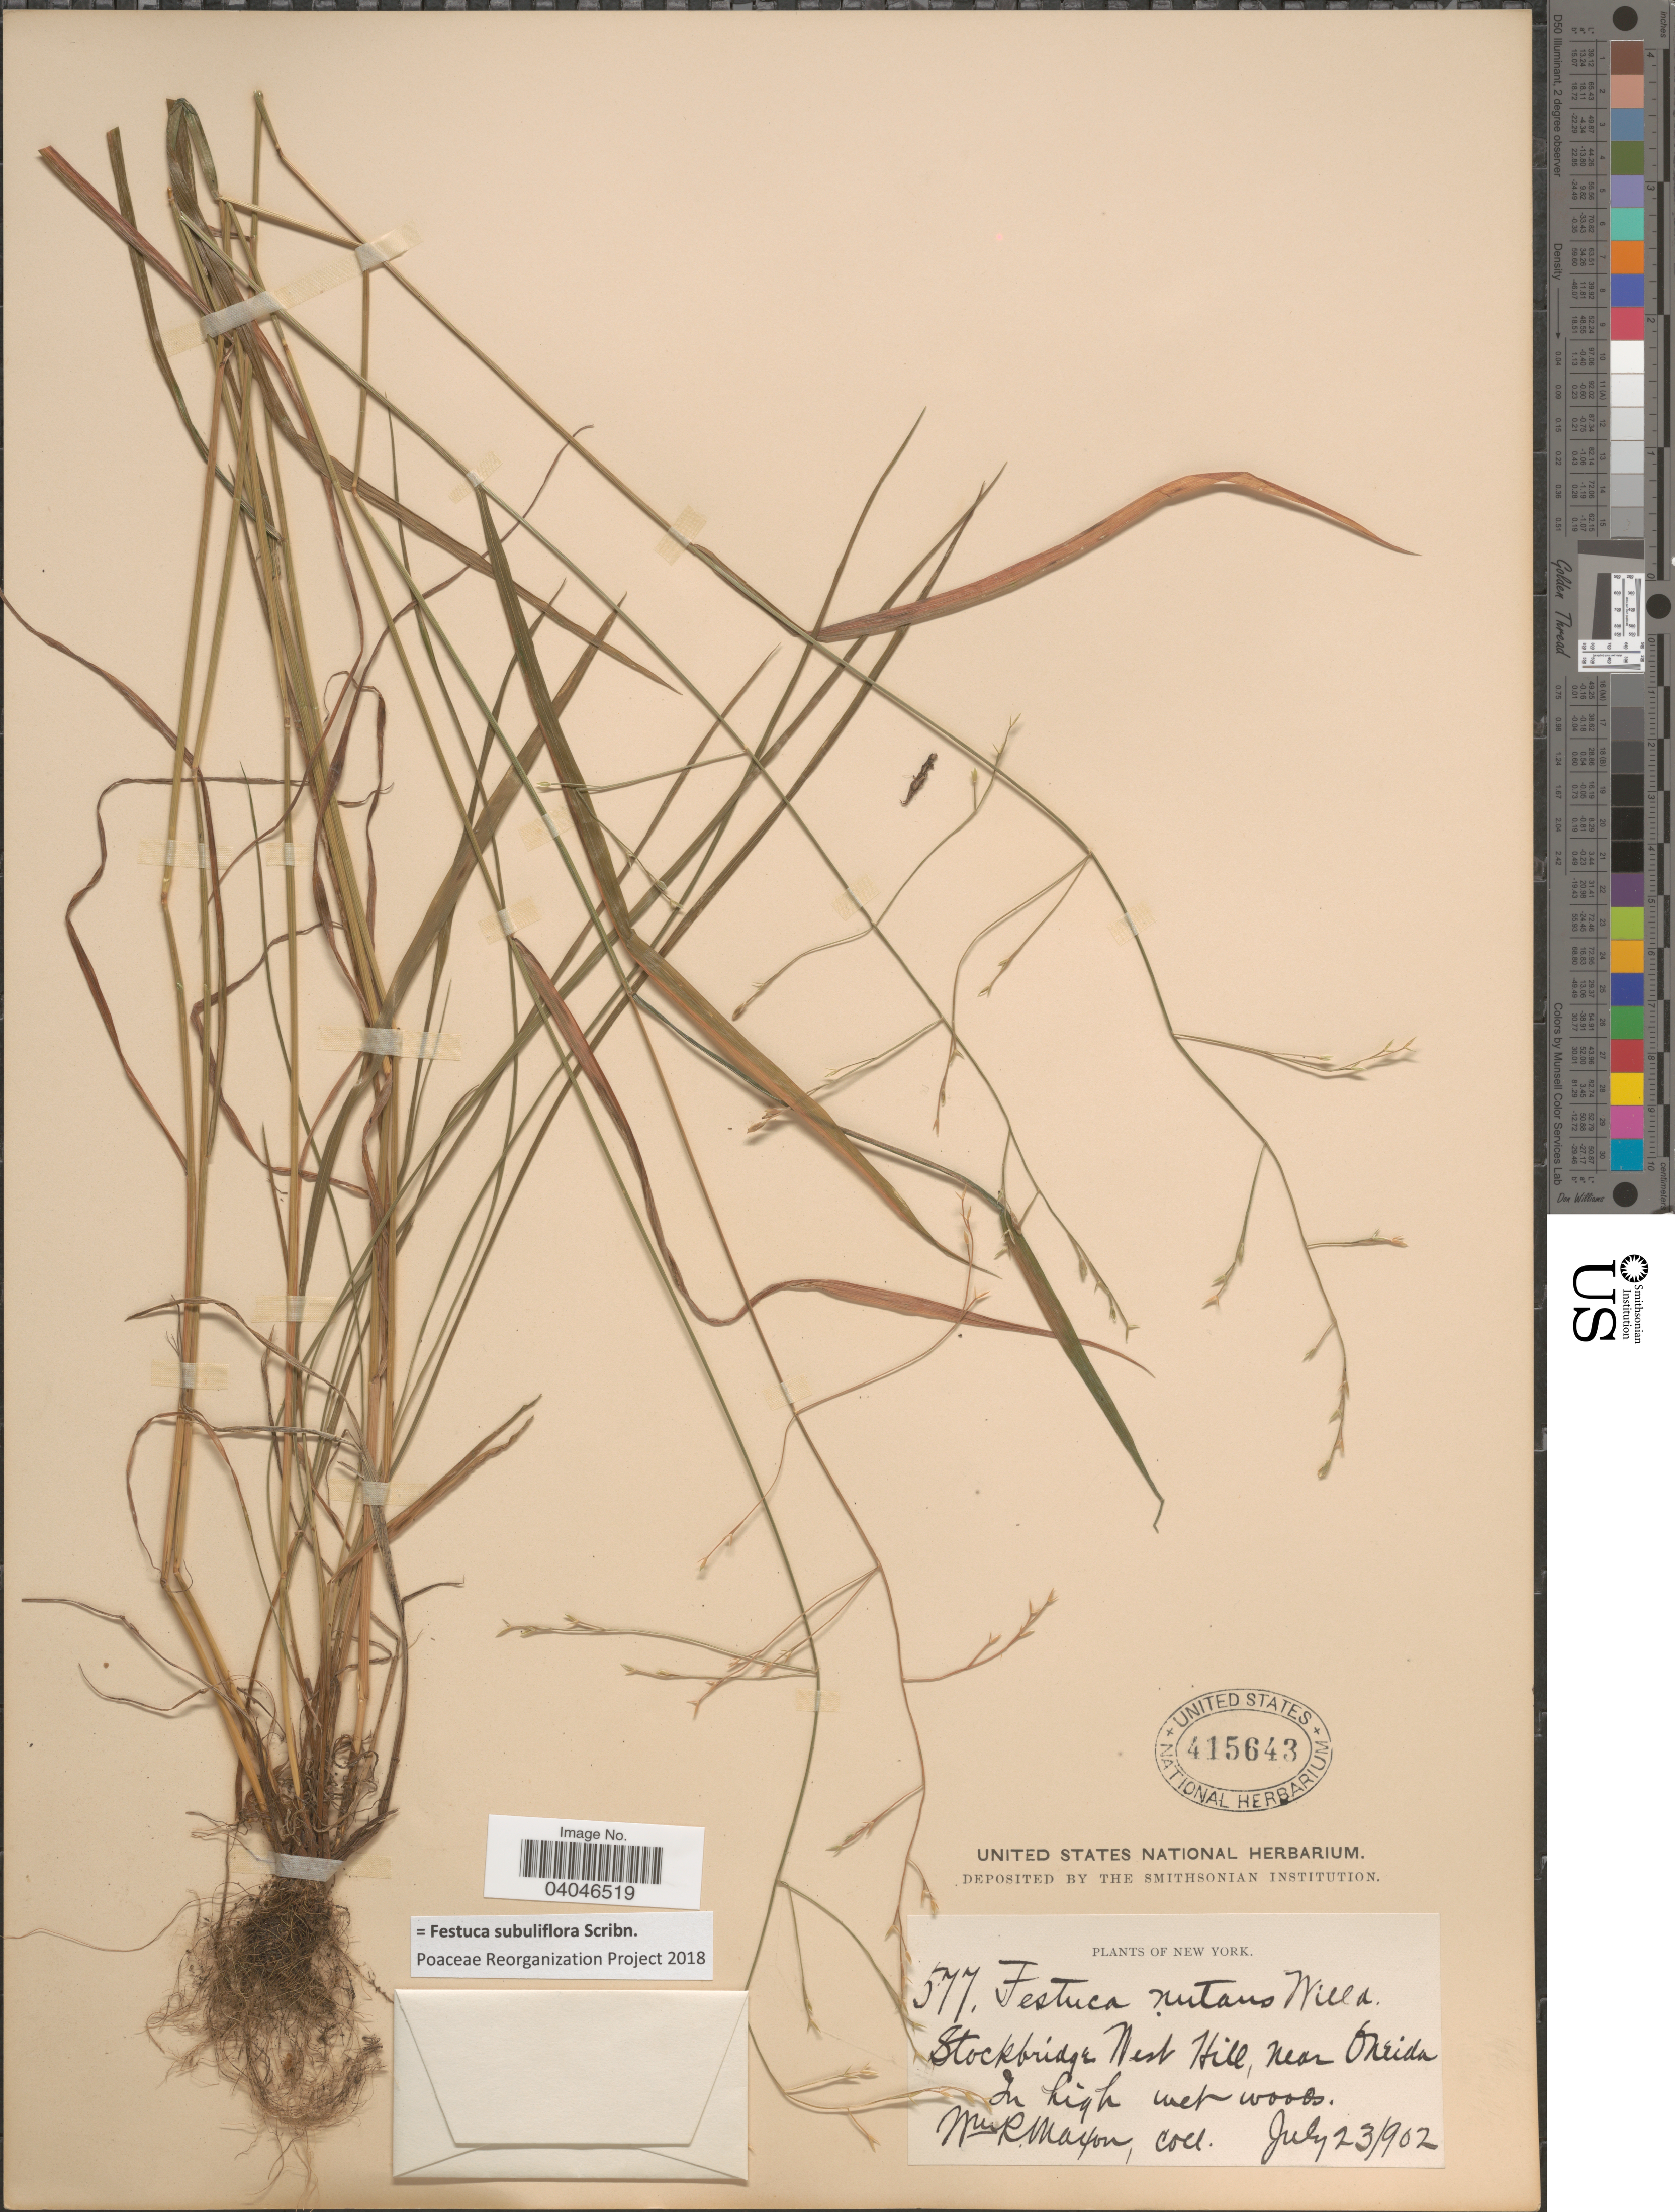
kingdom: Plantae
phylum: Tracheophyta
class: Liliopsida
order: Poales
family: Poaceae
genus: Festuca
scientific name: Festuca subuliflora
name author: Scribn.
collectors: W. R. Maxon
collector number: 577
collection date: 1902-07-23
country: United States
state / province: New York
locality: Stockbridge West Hill, near Oneida.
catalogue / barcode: US 415643